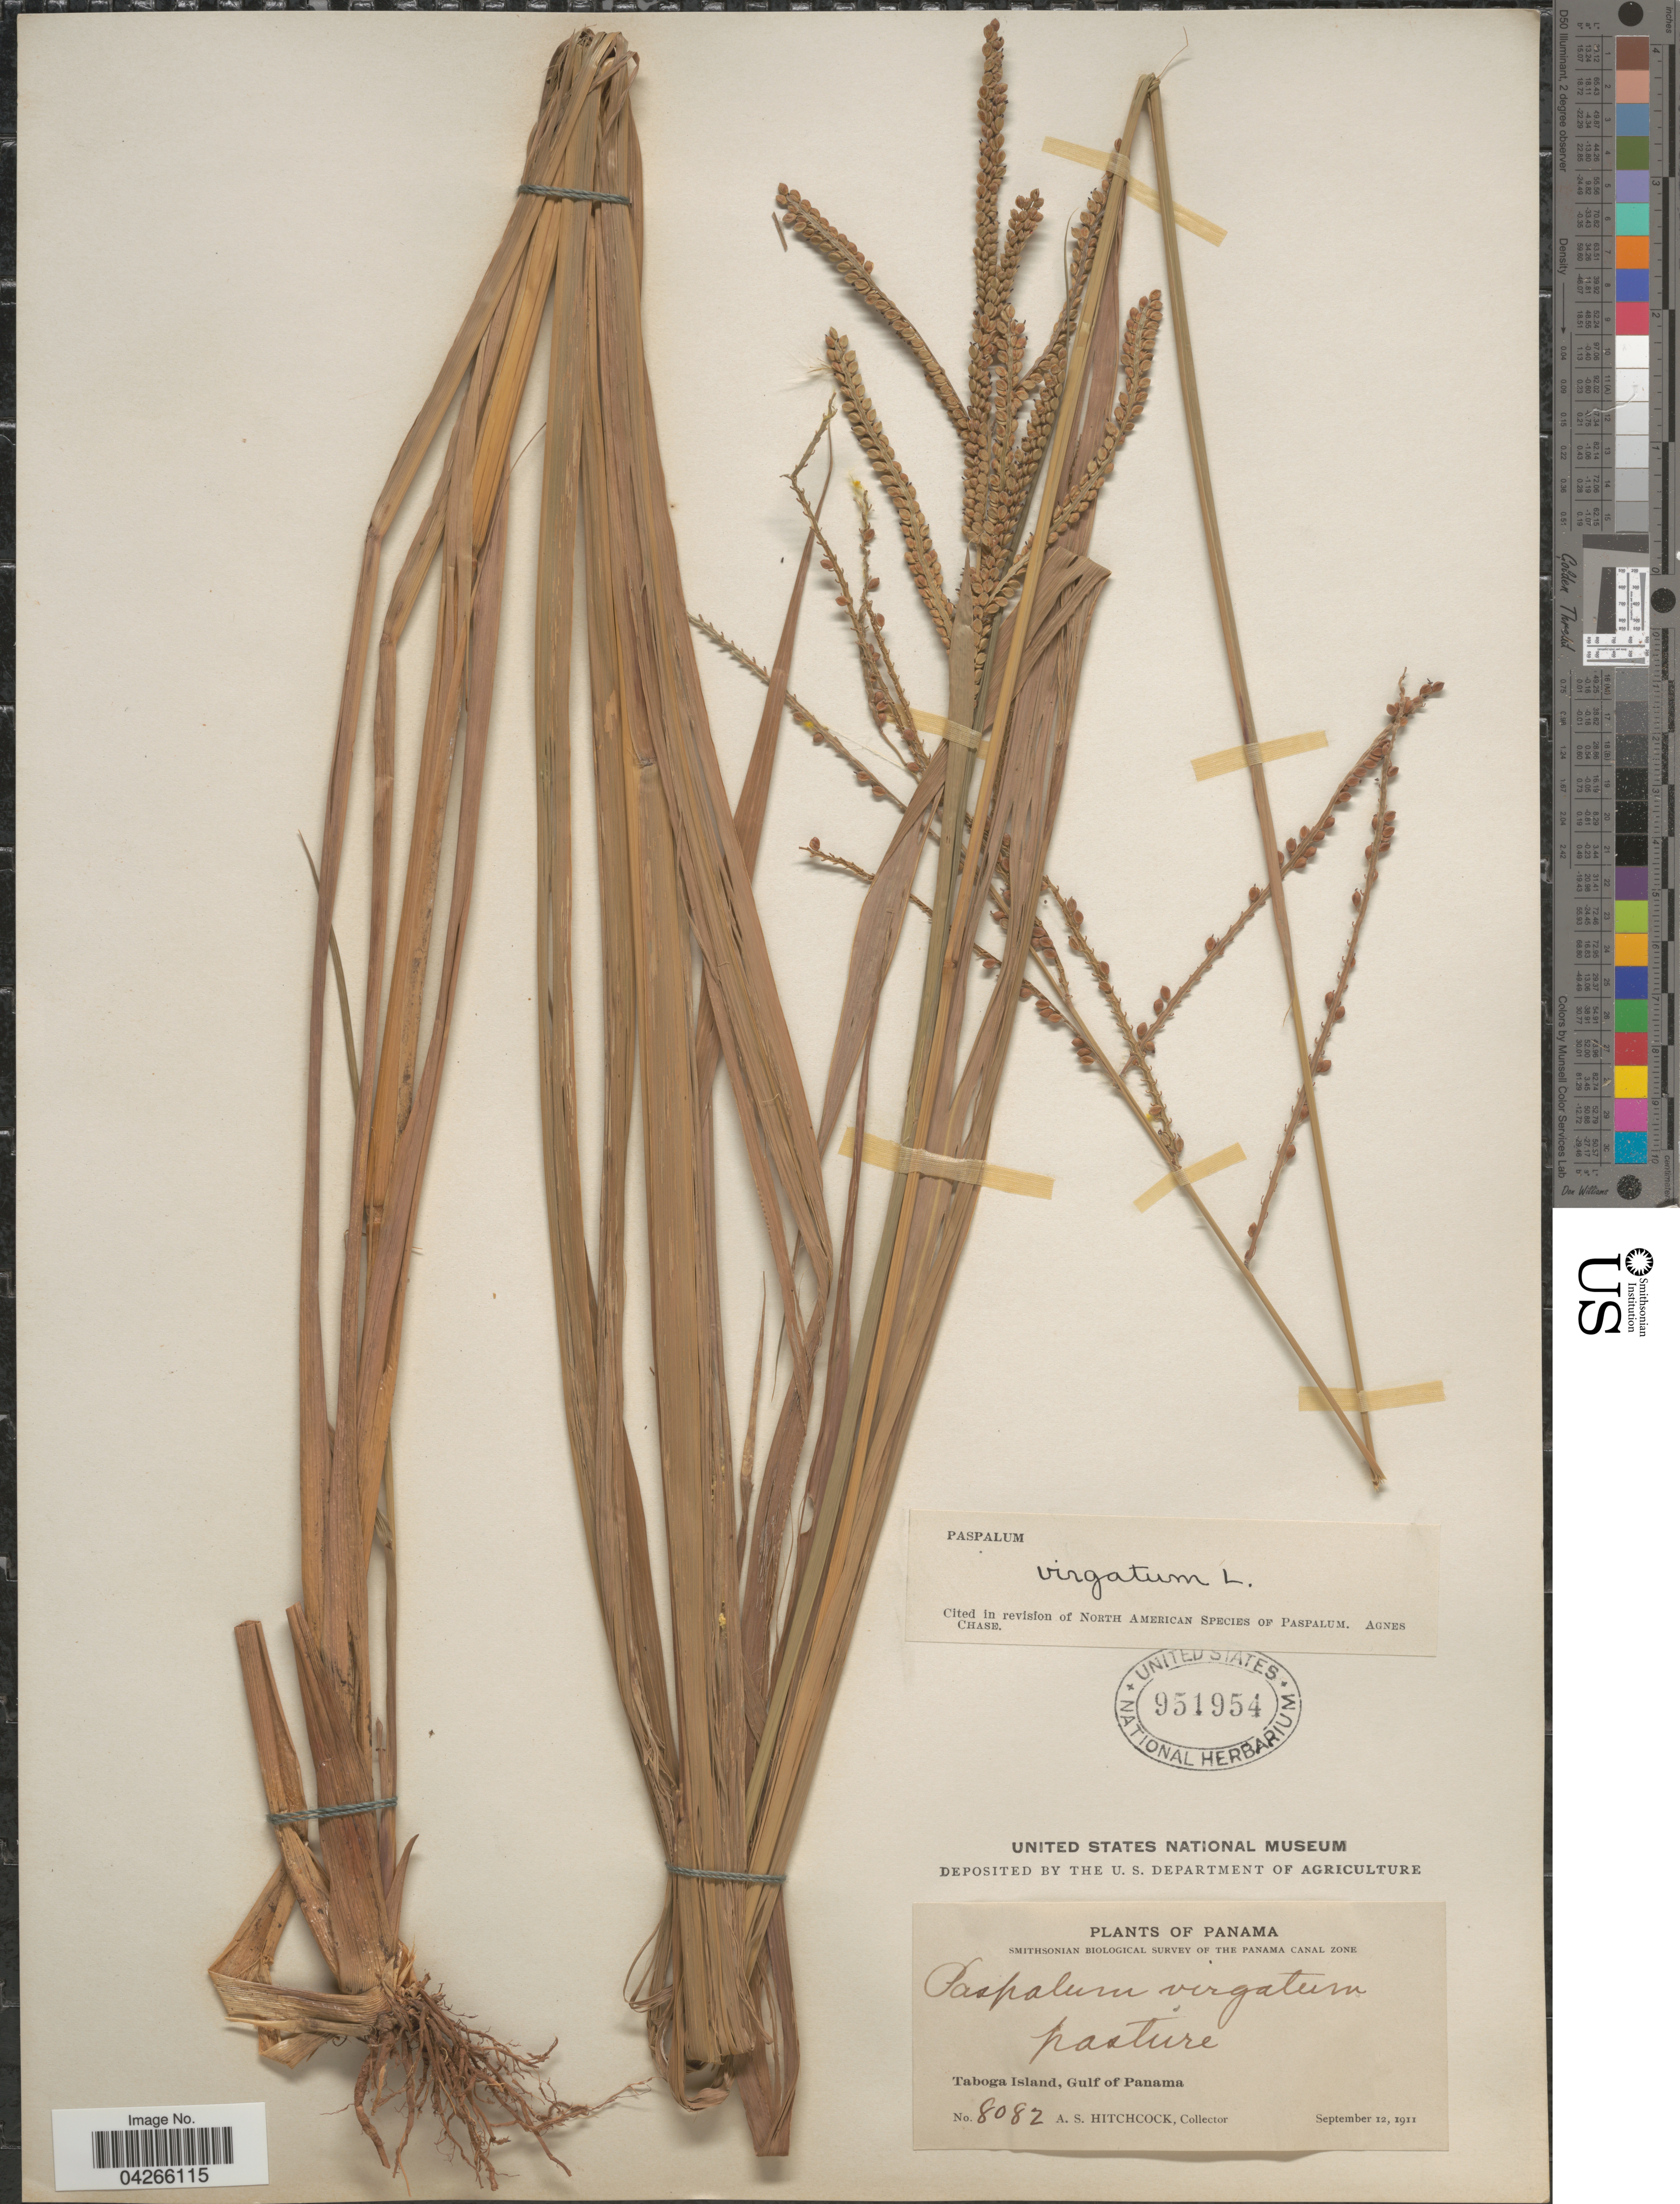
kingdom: Plantae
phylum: Tracheophyta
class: Liliopsida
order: Poales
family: Poaceae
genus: Paspalum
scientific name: Paspalum virgatum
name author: L.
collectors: A. S. Hitchcock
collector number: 8082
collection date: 1911-09-12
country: Panama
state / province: Panamá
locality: Smithsonian Biological Survey of the Panama Canal Zone. Pasture. Taboga Island, Gulf of Panama.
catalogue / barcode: US 951954